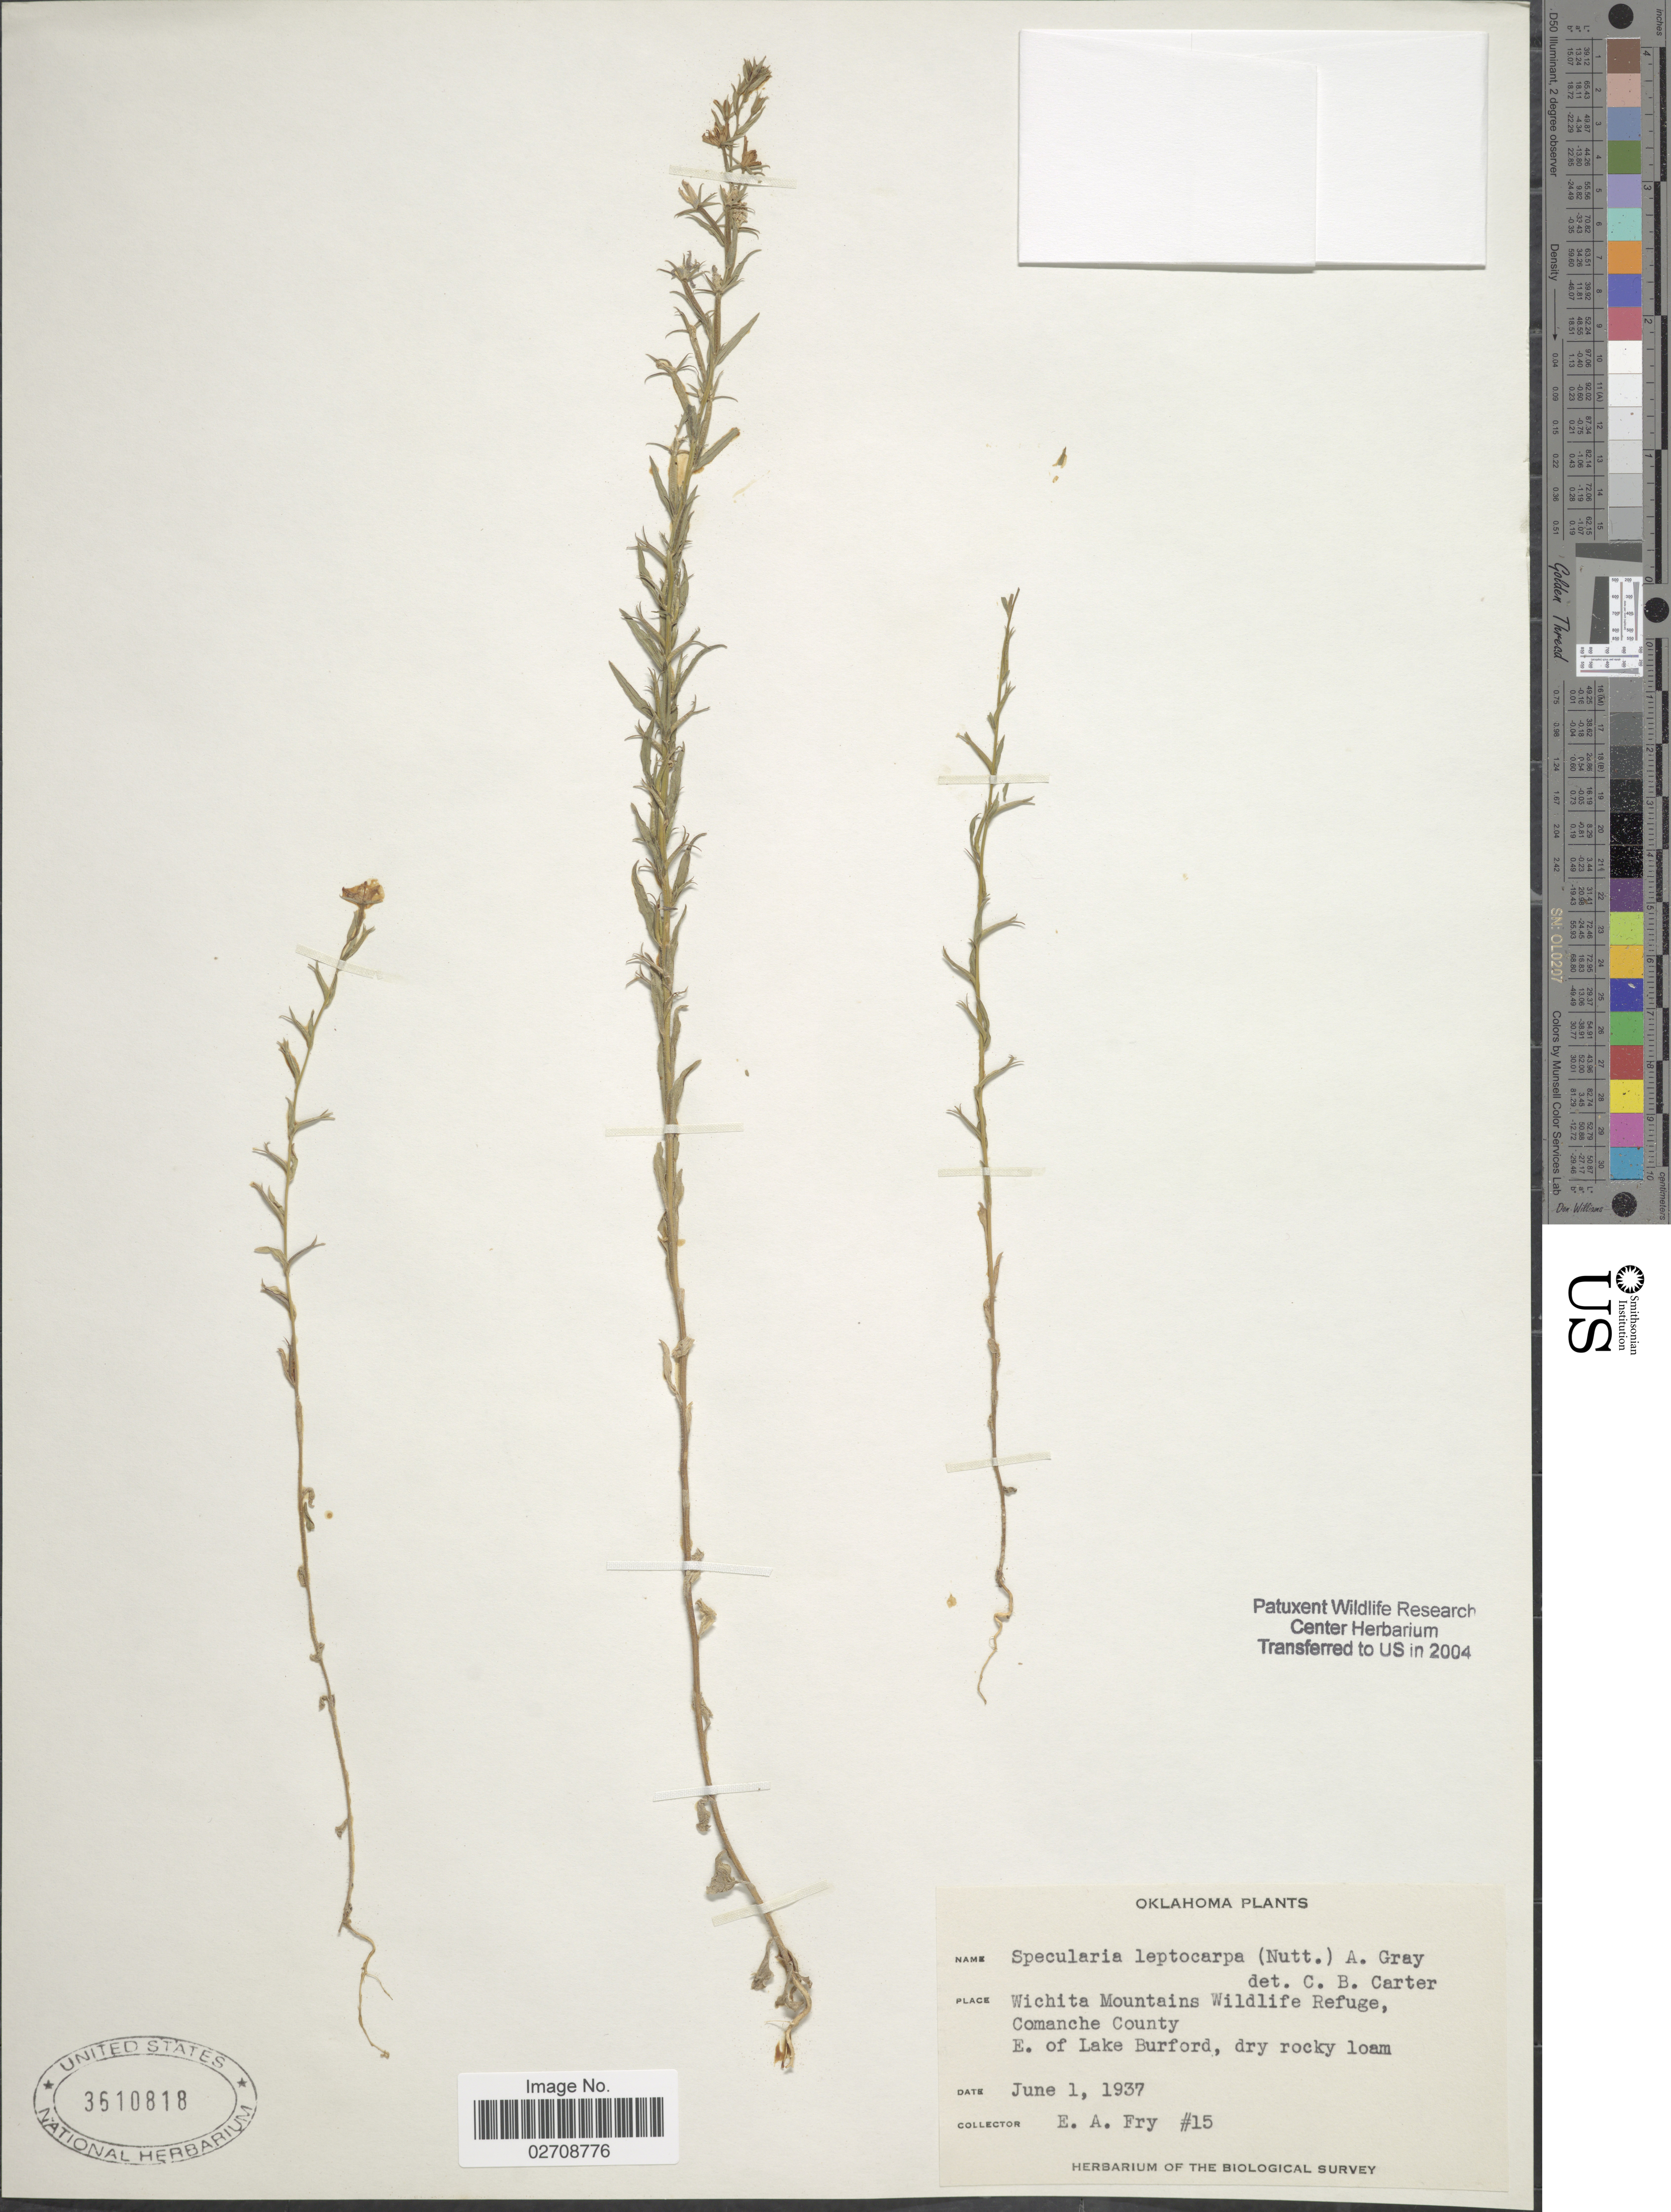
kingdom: Plantae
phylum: Tracheophyta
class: Magnoliopsida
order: Asterales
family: Campanulaceae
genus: Triodanis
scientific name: Triodanis leptocarpa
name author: Nieuwl.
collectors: E. Fry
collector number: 15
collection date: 1937-06-01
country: United States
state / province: Oklahoma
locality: Wichita Mountains Wildlife Refuge, Comanche County, E. of Lake Burford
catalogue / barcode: US 3610818